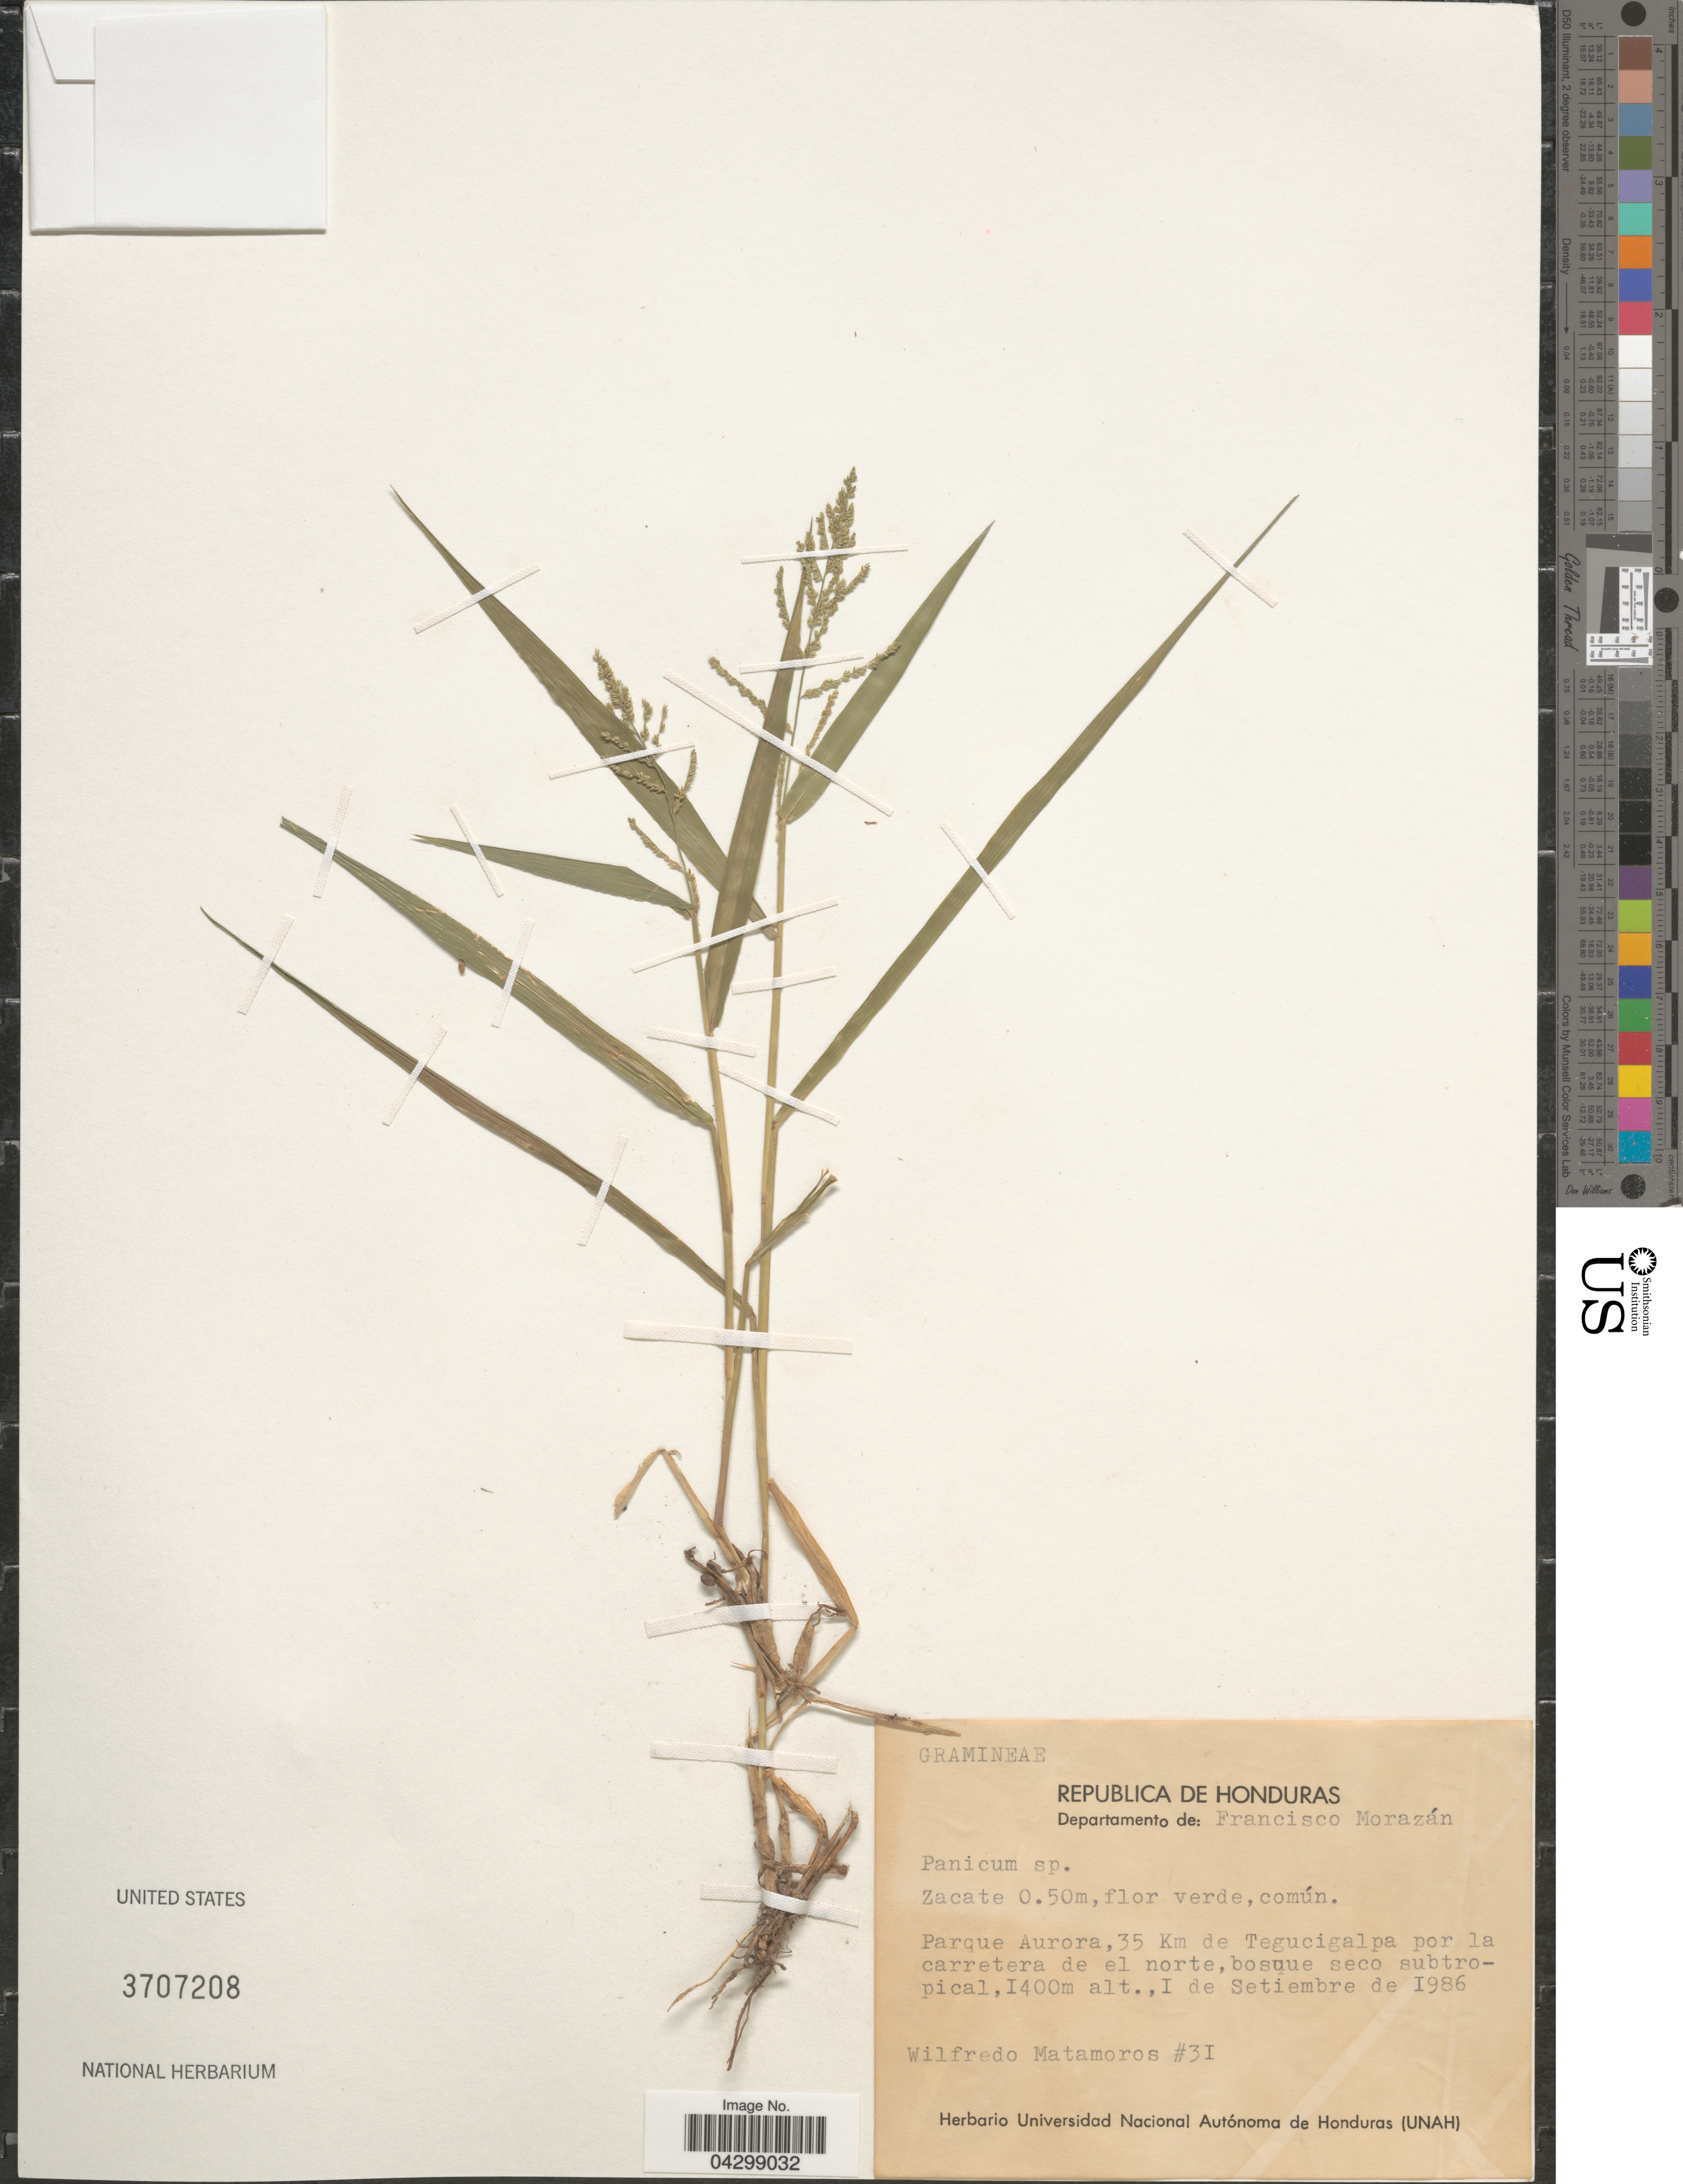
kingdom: Plantae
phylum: Tracheophyta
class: Liliopsida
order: Poales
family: Poaceae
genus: Panicum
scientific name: Panicum sp.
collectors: W. Matamoros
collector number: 31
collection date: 1986-09-01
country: Honduras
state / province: Fco. Morazán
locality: Republica de Honduras. Departamento de: Francisco Morazán. Parque Aurora, 35 Km de Tegucigalpa por la carretera de el norte.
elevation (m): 1400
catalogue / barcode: US 3707208